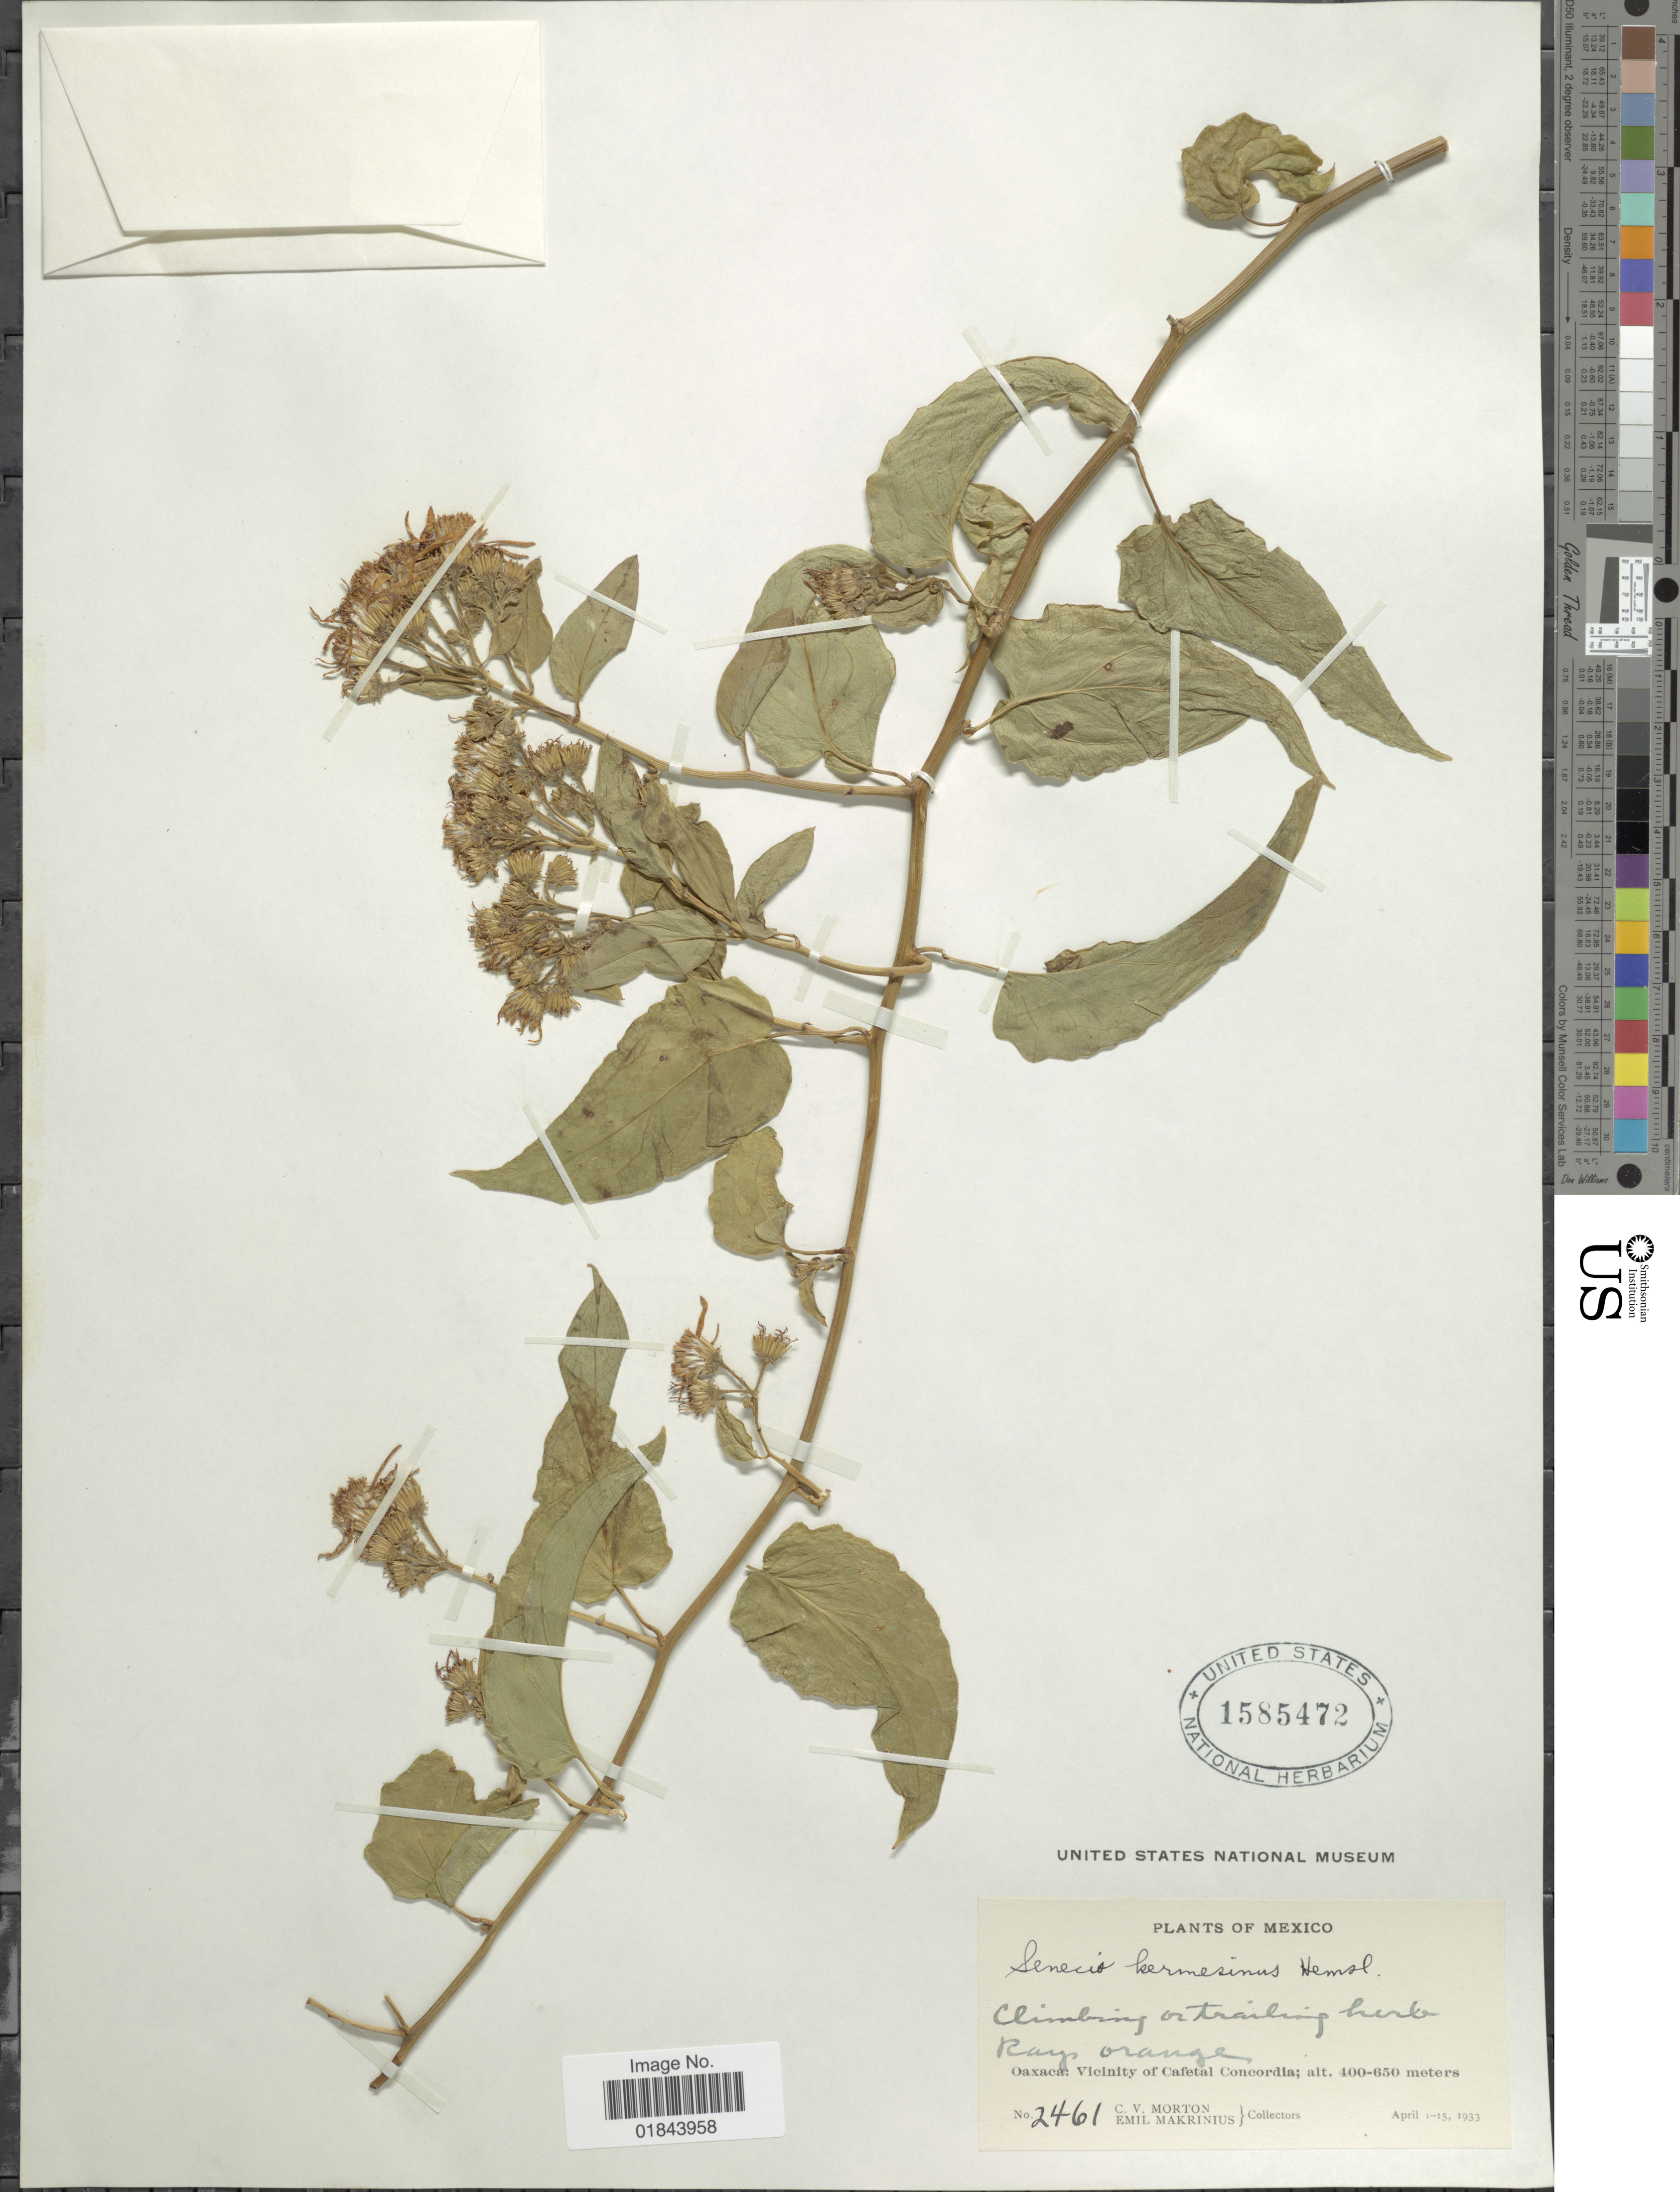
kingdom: Plantae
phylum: Tracheophyta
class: Magnoliopsida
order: Asterales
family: Asteraceae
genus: Pseudogynoxys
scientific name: Pseudogynoxys haenkei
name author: (DC.) Cabrera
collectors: C. V. Morton & E. Makrinius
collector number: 2461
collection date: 1933-04-01/1933-04-15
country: Mexico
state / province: Oaxaca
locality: Vicinity of Cafetal Concordia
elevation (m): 400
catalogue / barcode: US 1585472